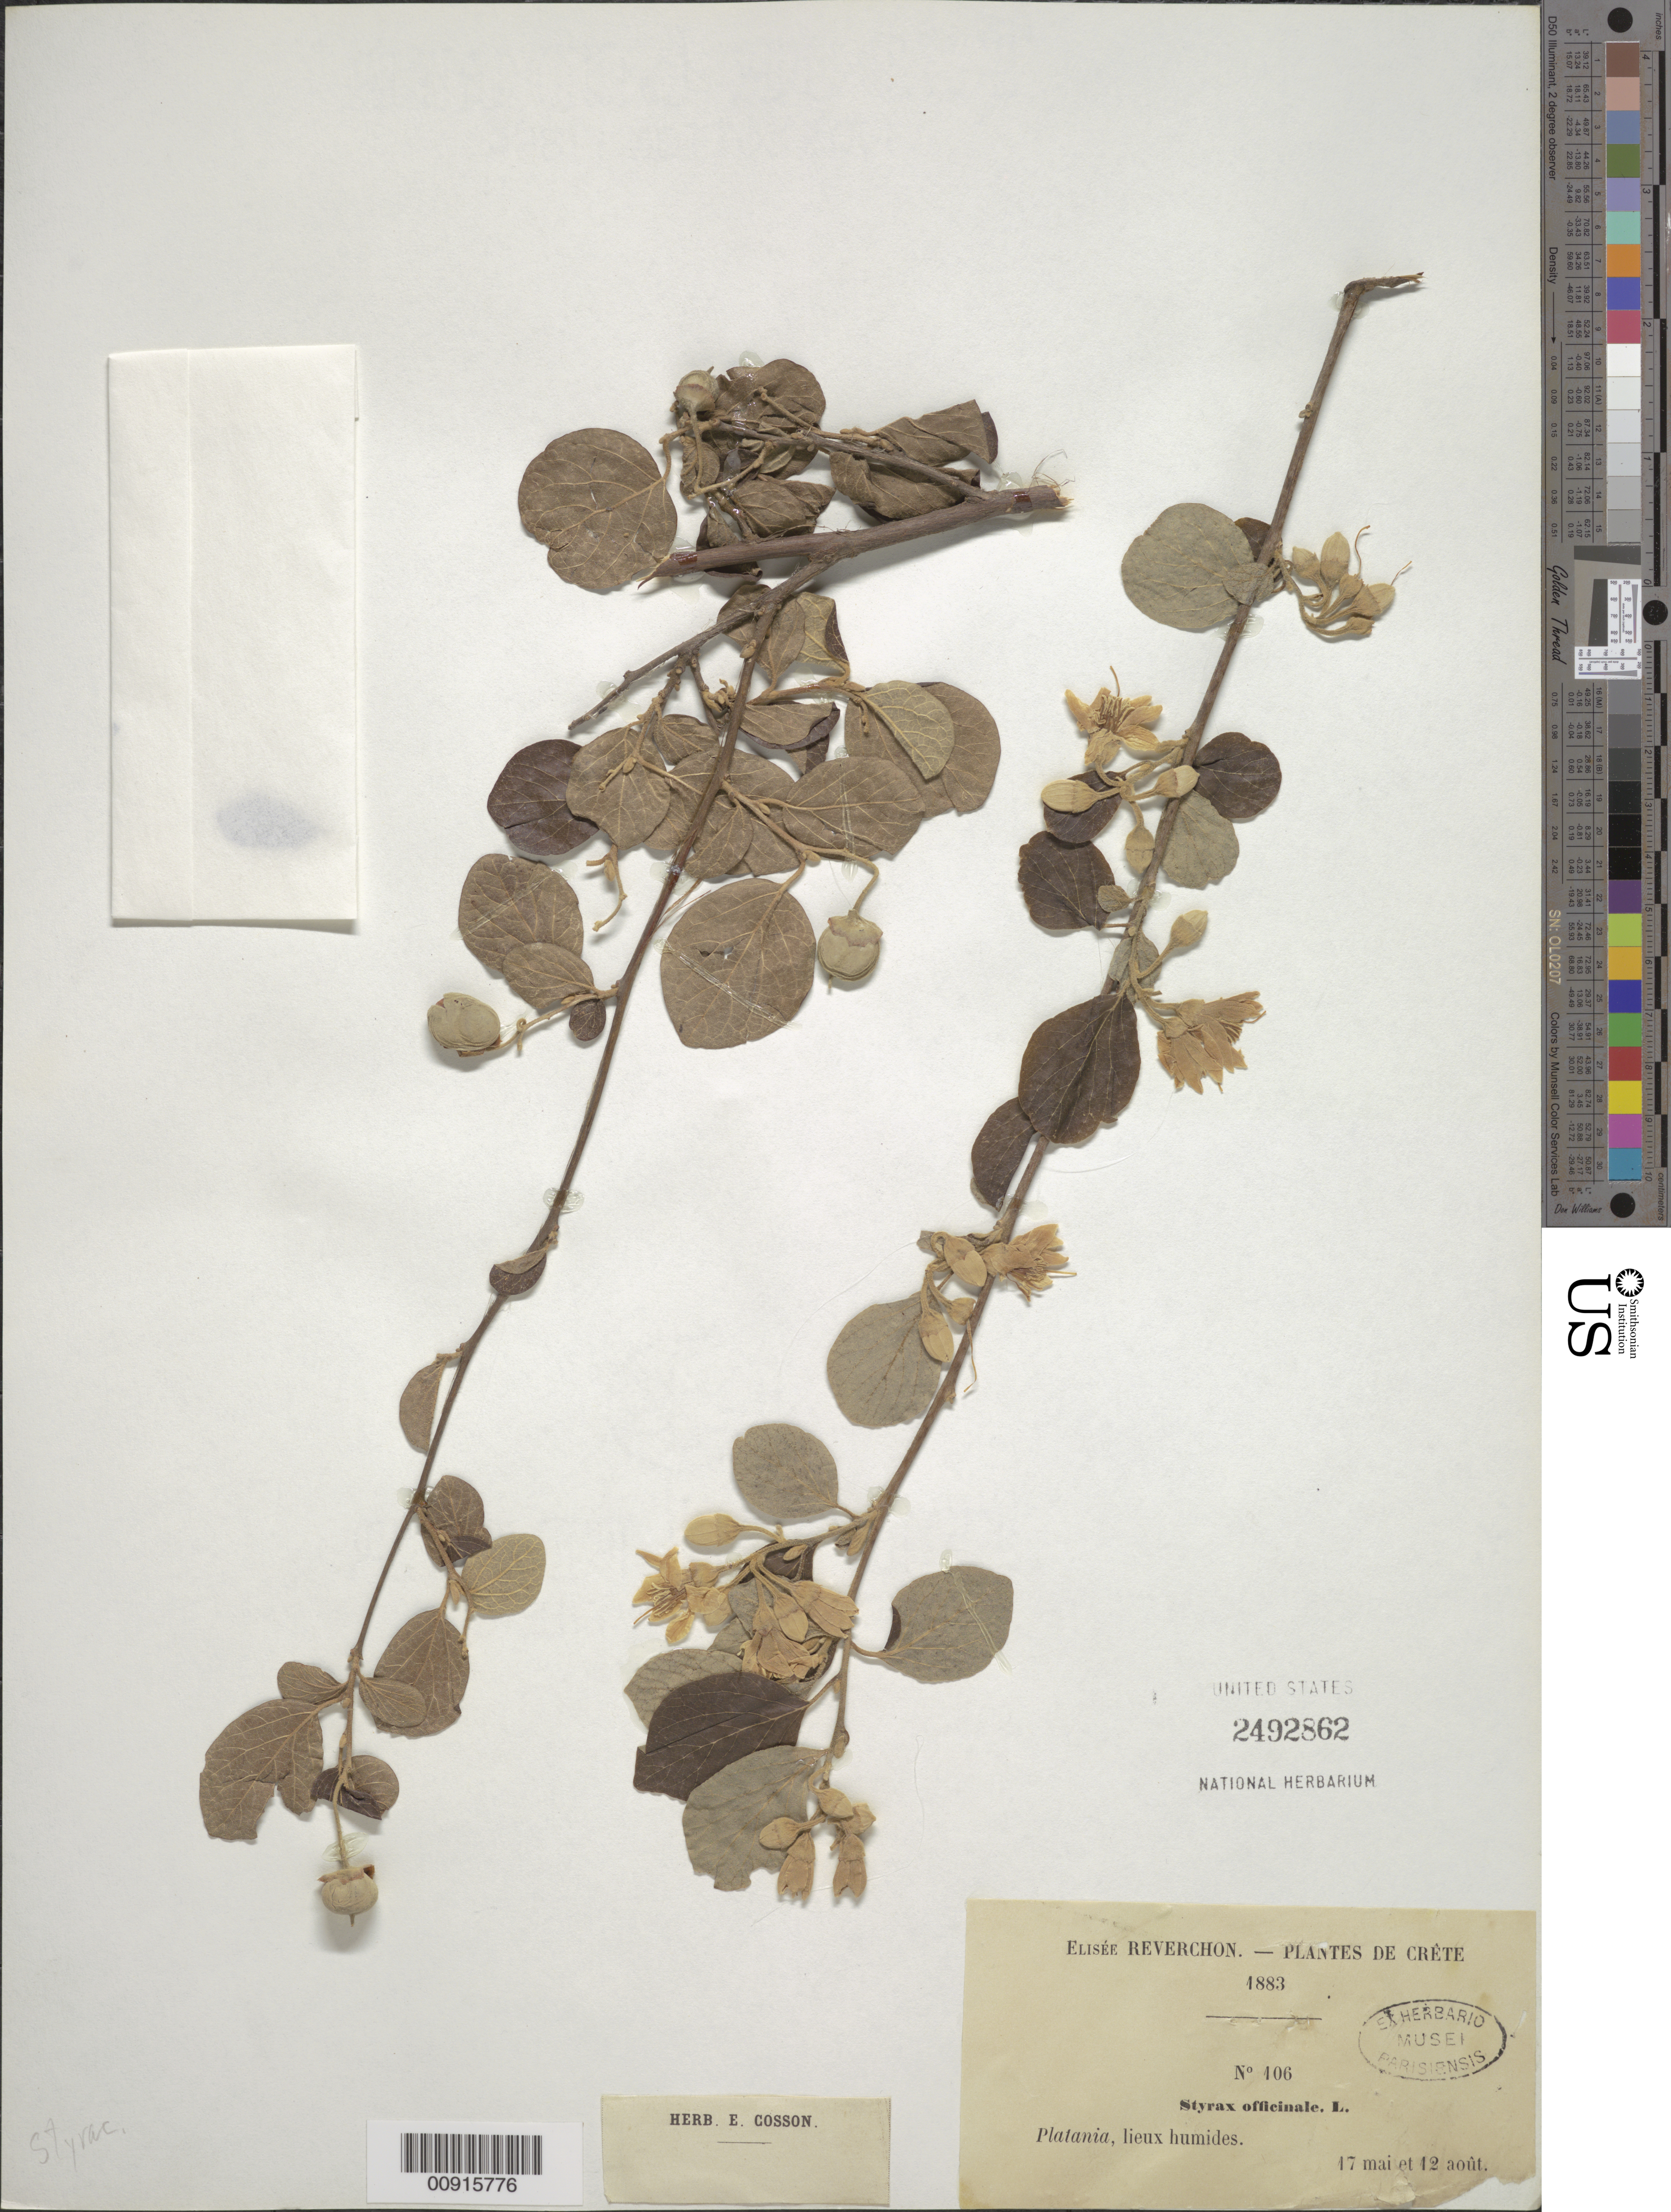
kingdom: Plantae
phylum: Tracheophyta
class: Magnoliopsida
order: Ericales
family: Styracaceae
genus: Styrax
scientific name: Styrax officinalis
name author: L.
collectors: E. Reverchon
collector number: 106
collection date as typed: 17 May 1883 and 12 Aug 1883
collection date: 1883-05-17,1883-08-12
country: Greece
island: Crete I.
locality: Platania, lieux humides.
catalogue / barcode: US 2492862